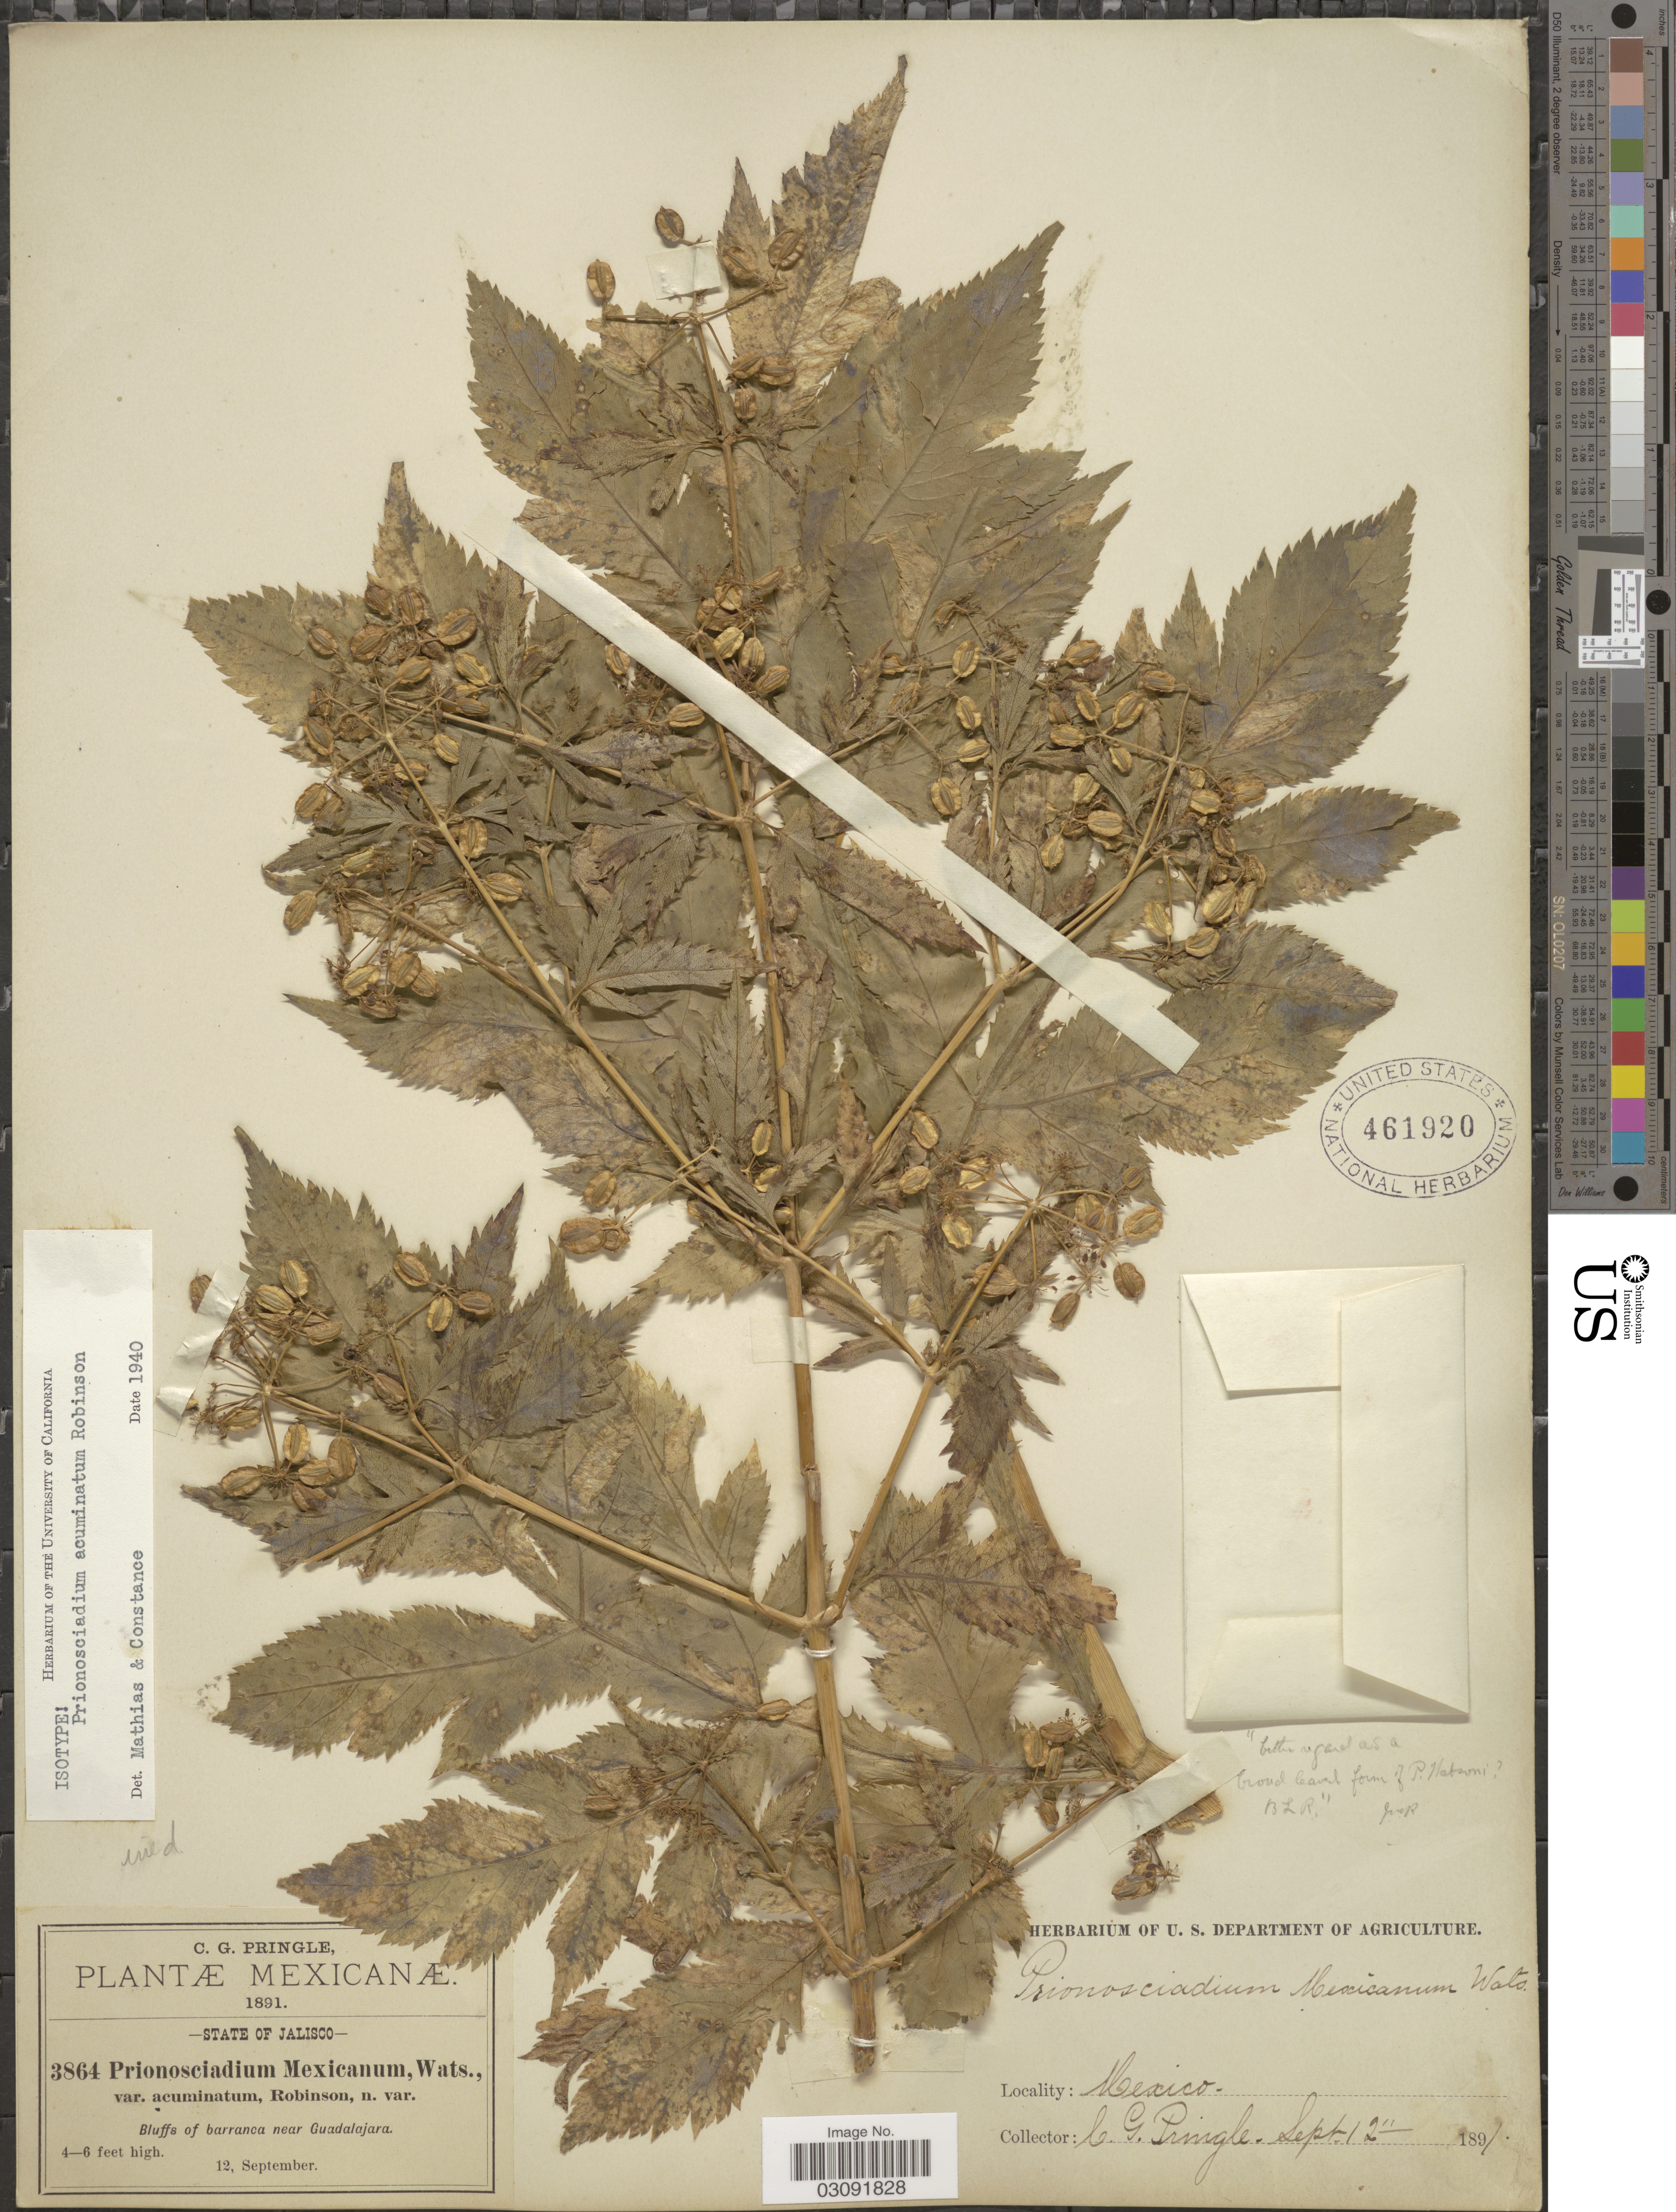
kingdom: Plantae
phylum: Tracheophyta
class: Magnoliopsida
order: Apiales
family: Apiaceae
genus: Prionosciadium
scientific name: Prionosciadium mexicanum var. acuminatum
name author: B.L. Rob. in Urbina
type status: Isotype; Isosyntype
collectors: C. G. Pringle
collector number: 3864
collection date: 1891-09-12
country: Mexico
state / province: Jalisco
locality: Bluffs of barranca near Guadalajara.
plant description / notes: See also Prionosciadium acuminatum B.L. Rob. ex J.M. Coult. & Rose, described independently as a new taxon but citing Robinson's type (among others); Tropicos cites (Aug 2021) holotype at US; US has 2 sheets of this collection, both annotated as "isotype" by Mathias & Constance (1940)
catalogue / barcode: US 461920